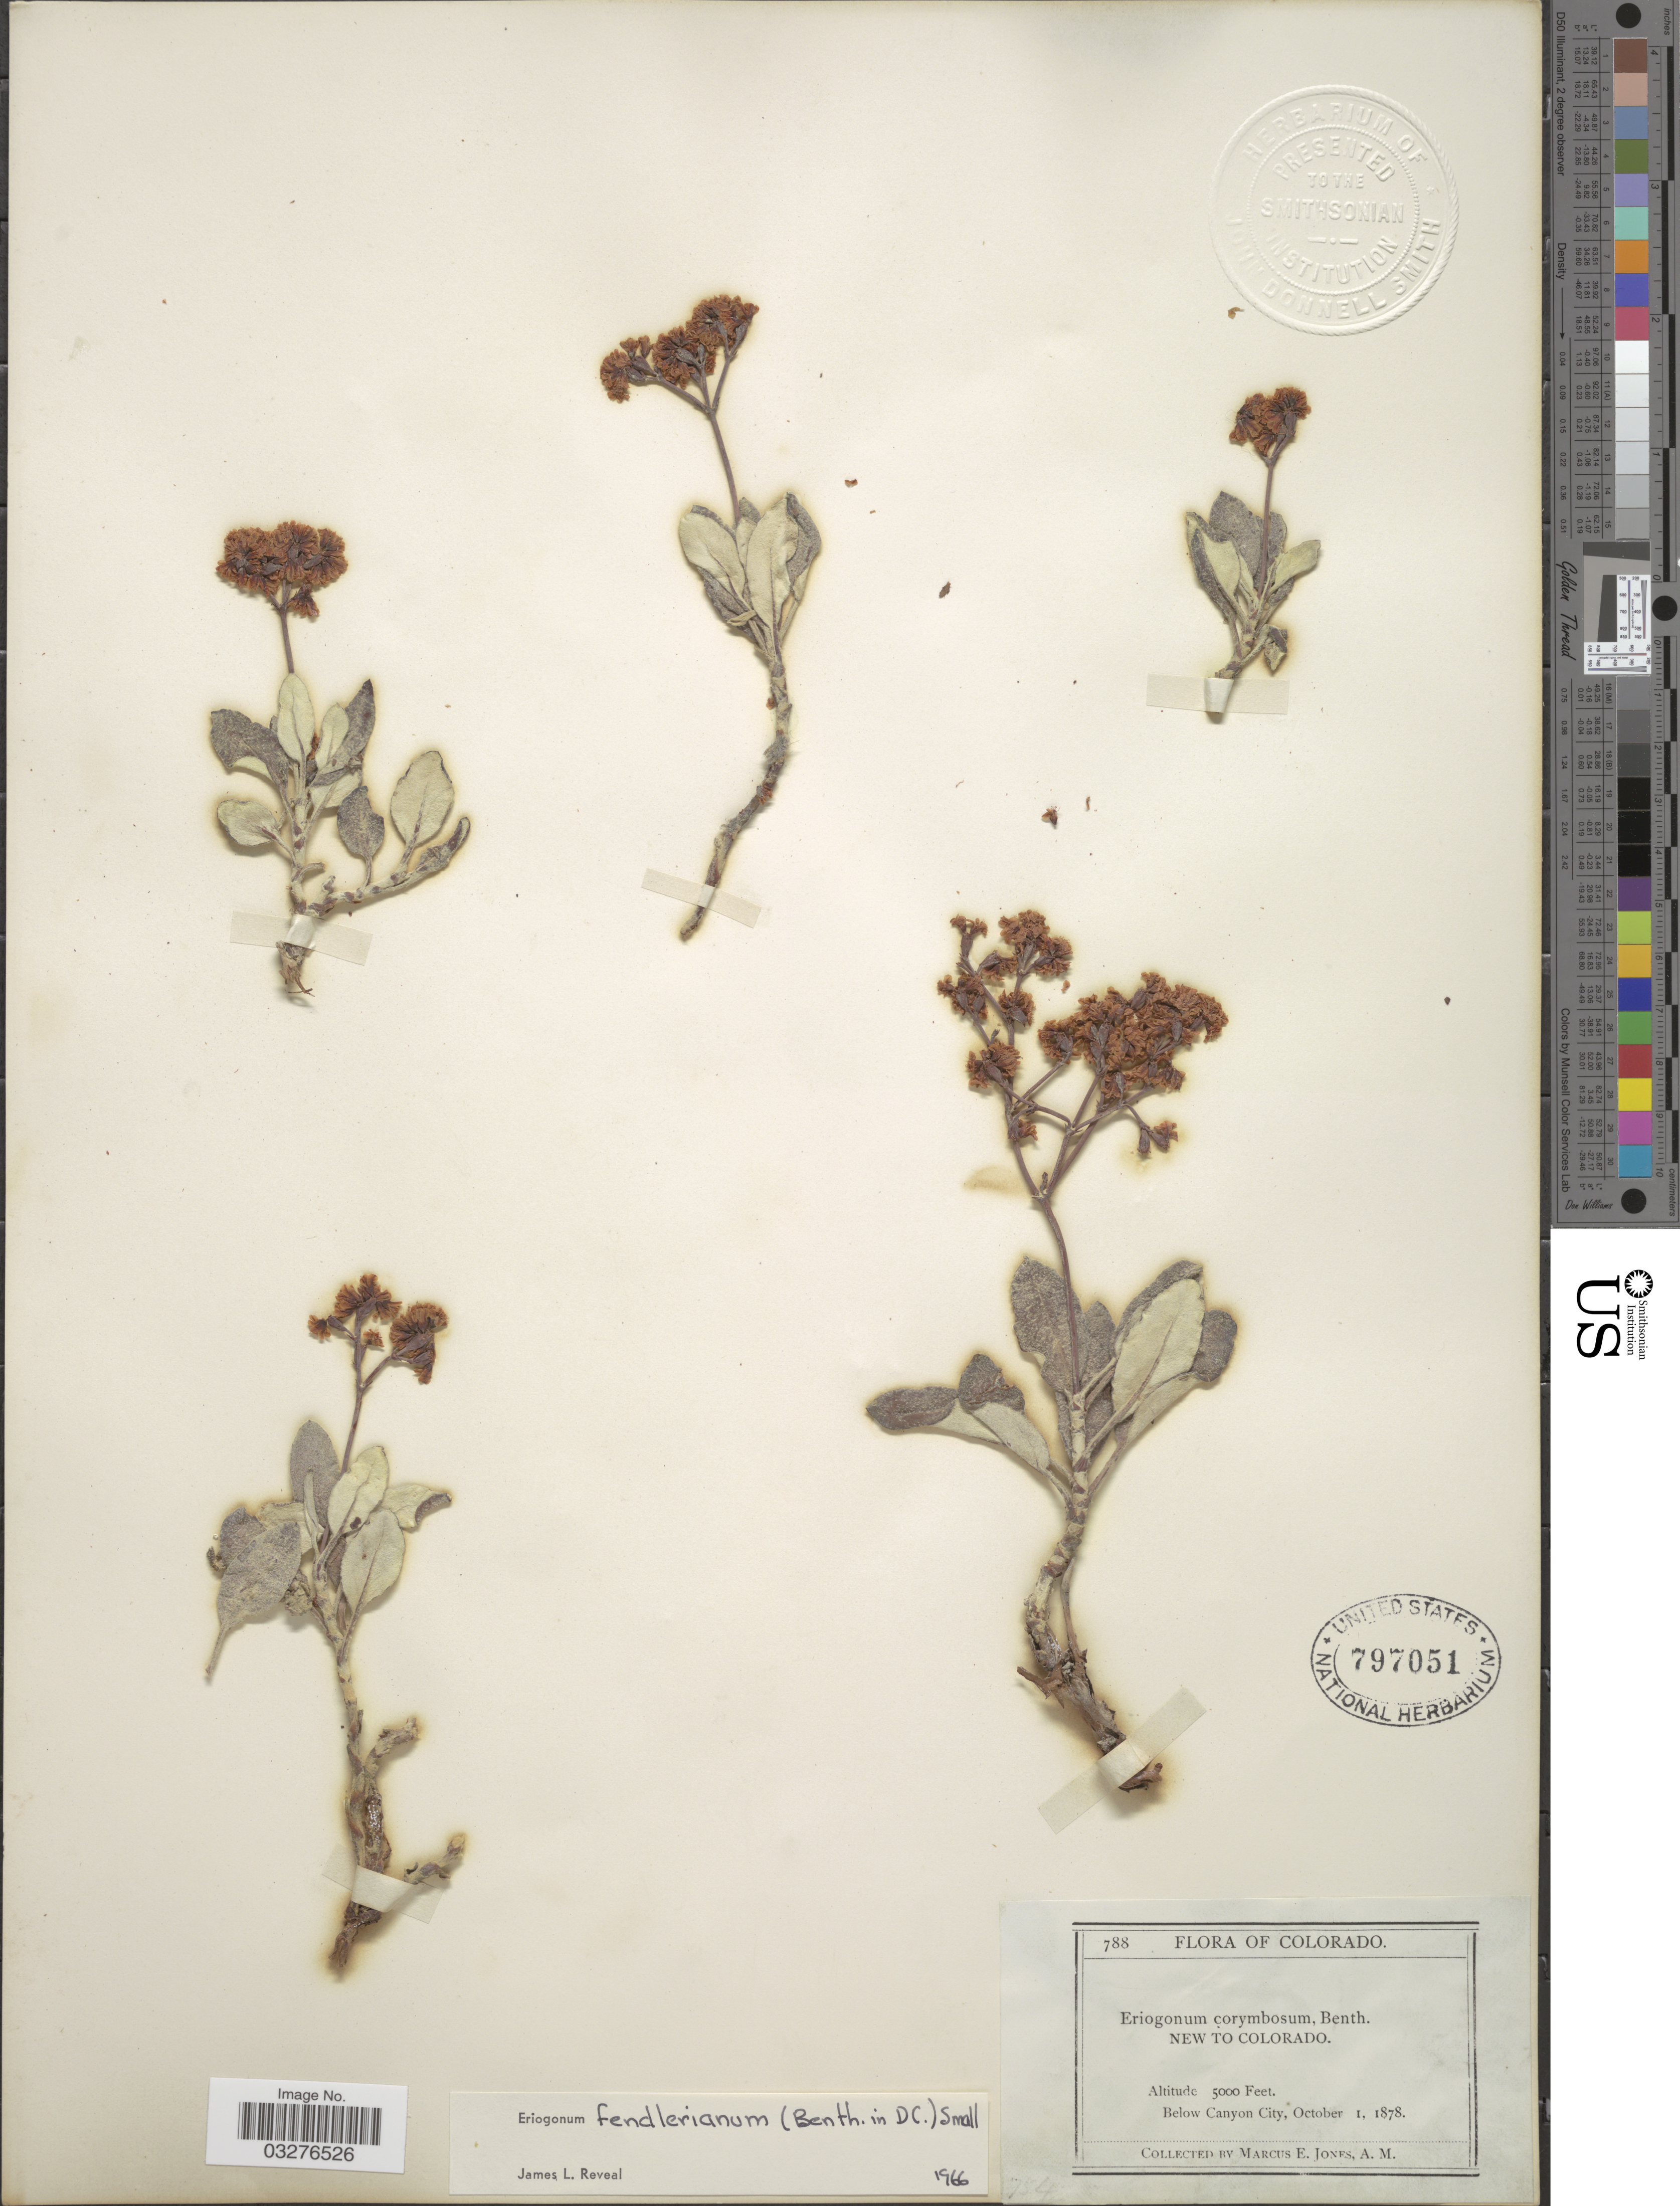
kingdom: Plantae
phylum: Tracheophyta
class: Magnoliopsida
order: Caryophyllales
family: Polygonaceae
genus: Eriogonum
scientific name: Eriogonum fendlerianum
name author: (Benth.) Small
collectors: M. E. Jones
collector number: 788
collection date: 1878-10-01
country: United States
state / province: Colorado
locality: Below Canyon City.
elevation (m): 1524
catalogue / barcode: US 797051